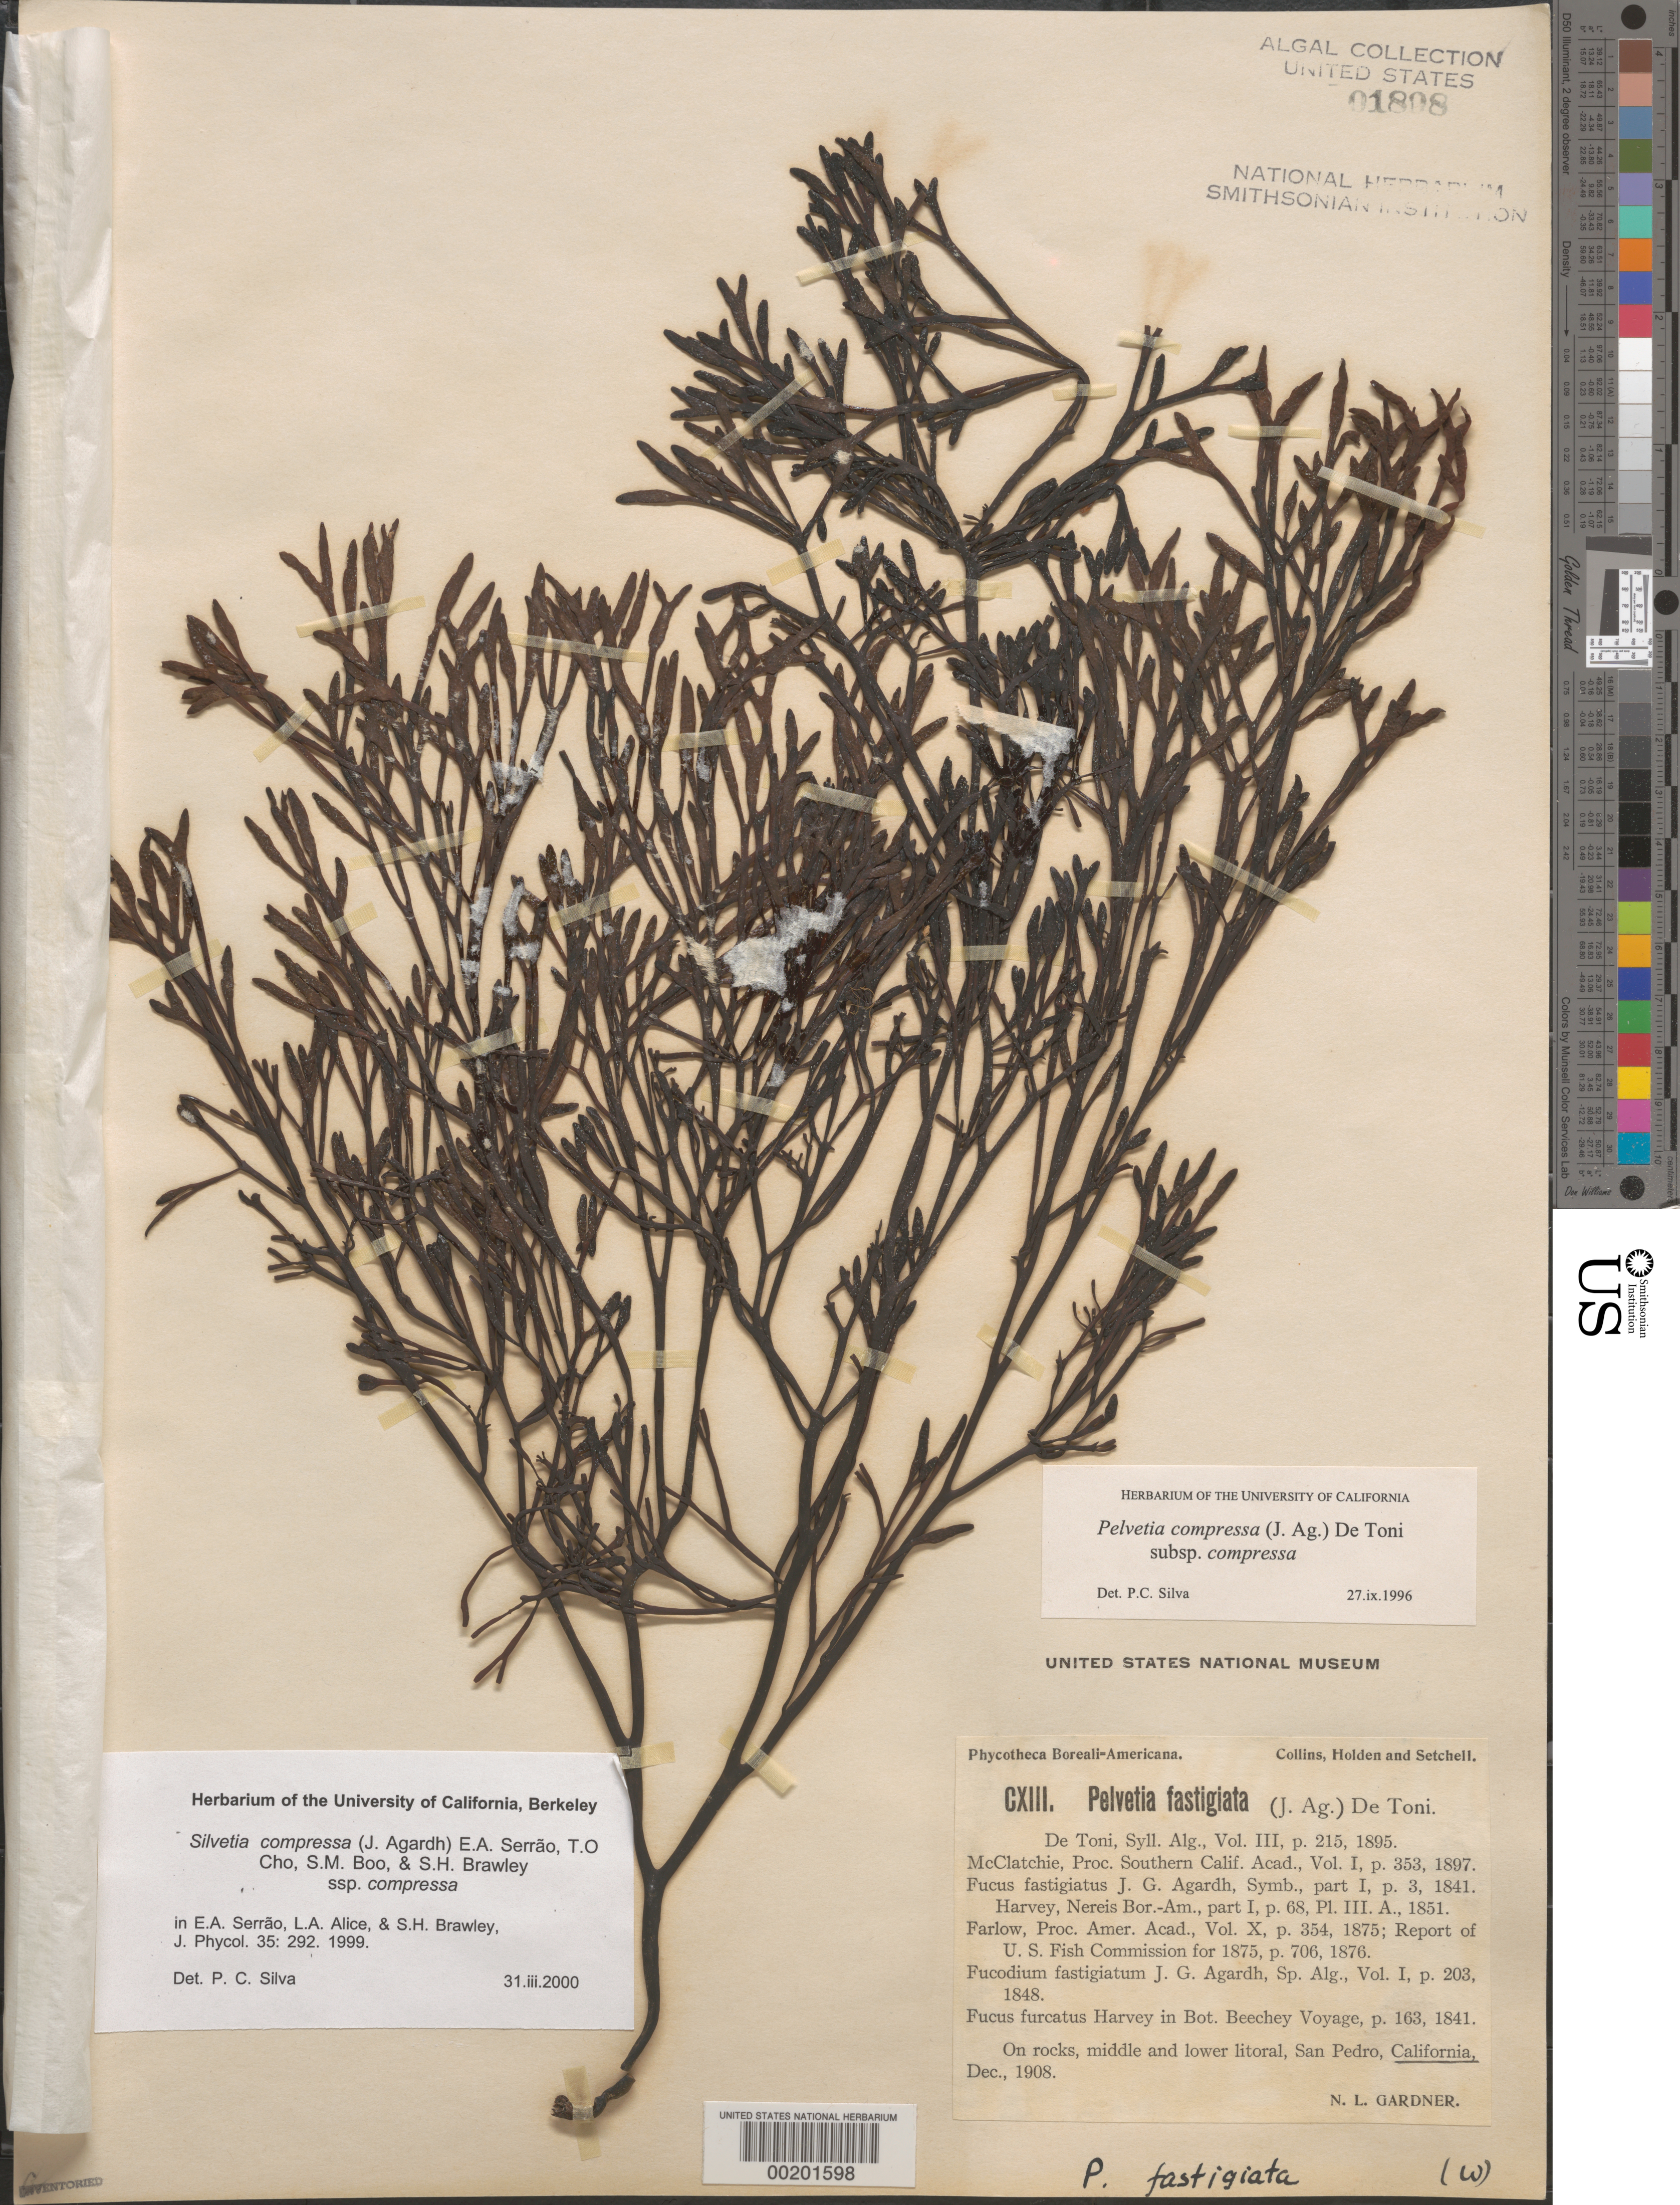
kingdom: Chromista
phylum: Ochrophyta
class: Phaeophyceae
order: Fucales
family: Fucaceae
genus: Silvetia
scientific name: Silvetia compressa subsp. compressa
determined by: Silva, P. C.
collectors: N. Gardner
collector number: PB-A CXIII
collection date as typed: Dec 1908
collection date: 1908-12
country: United States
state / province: California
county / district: Los Angeles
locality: San Pedro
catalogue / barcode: US 1808